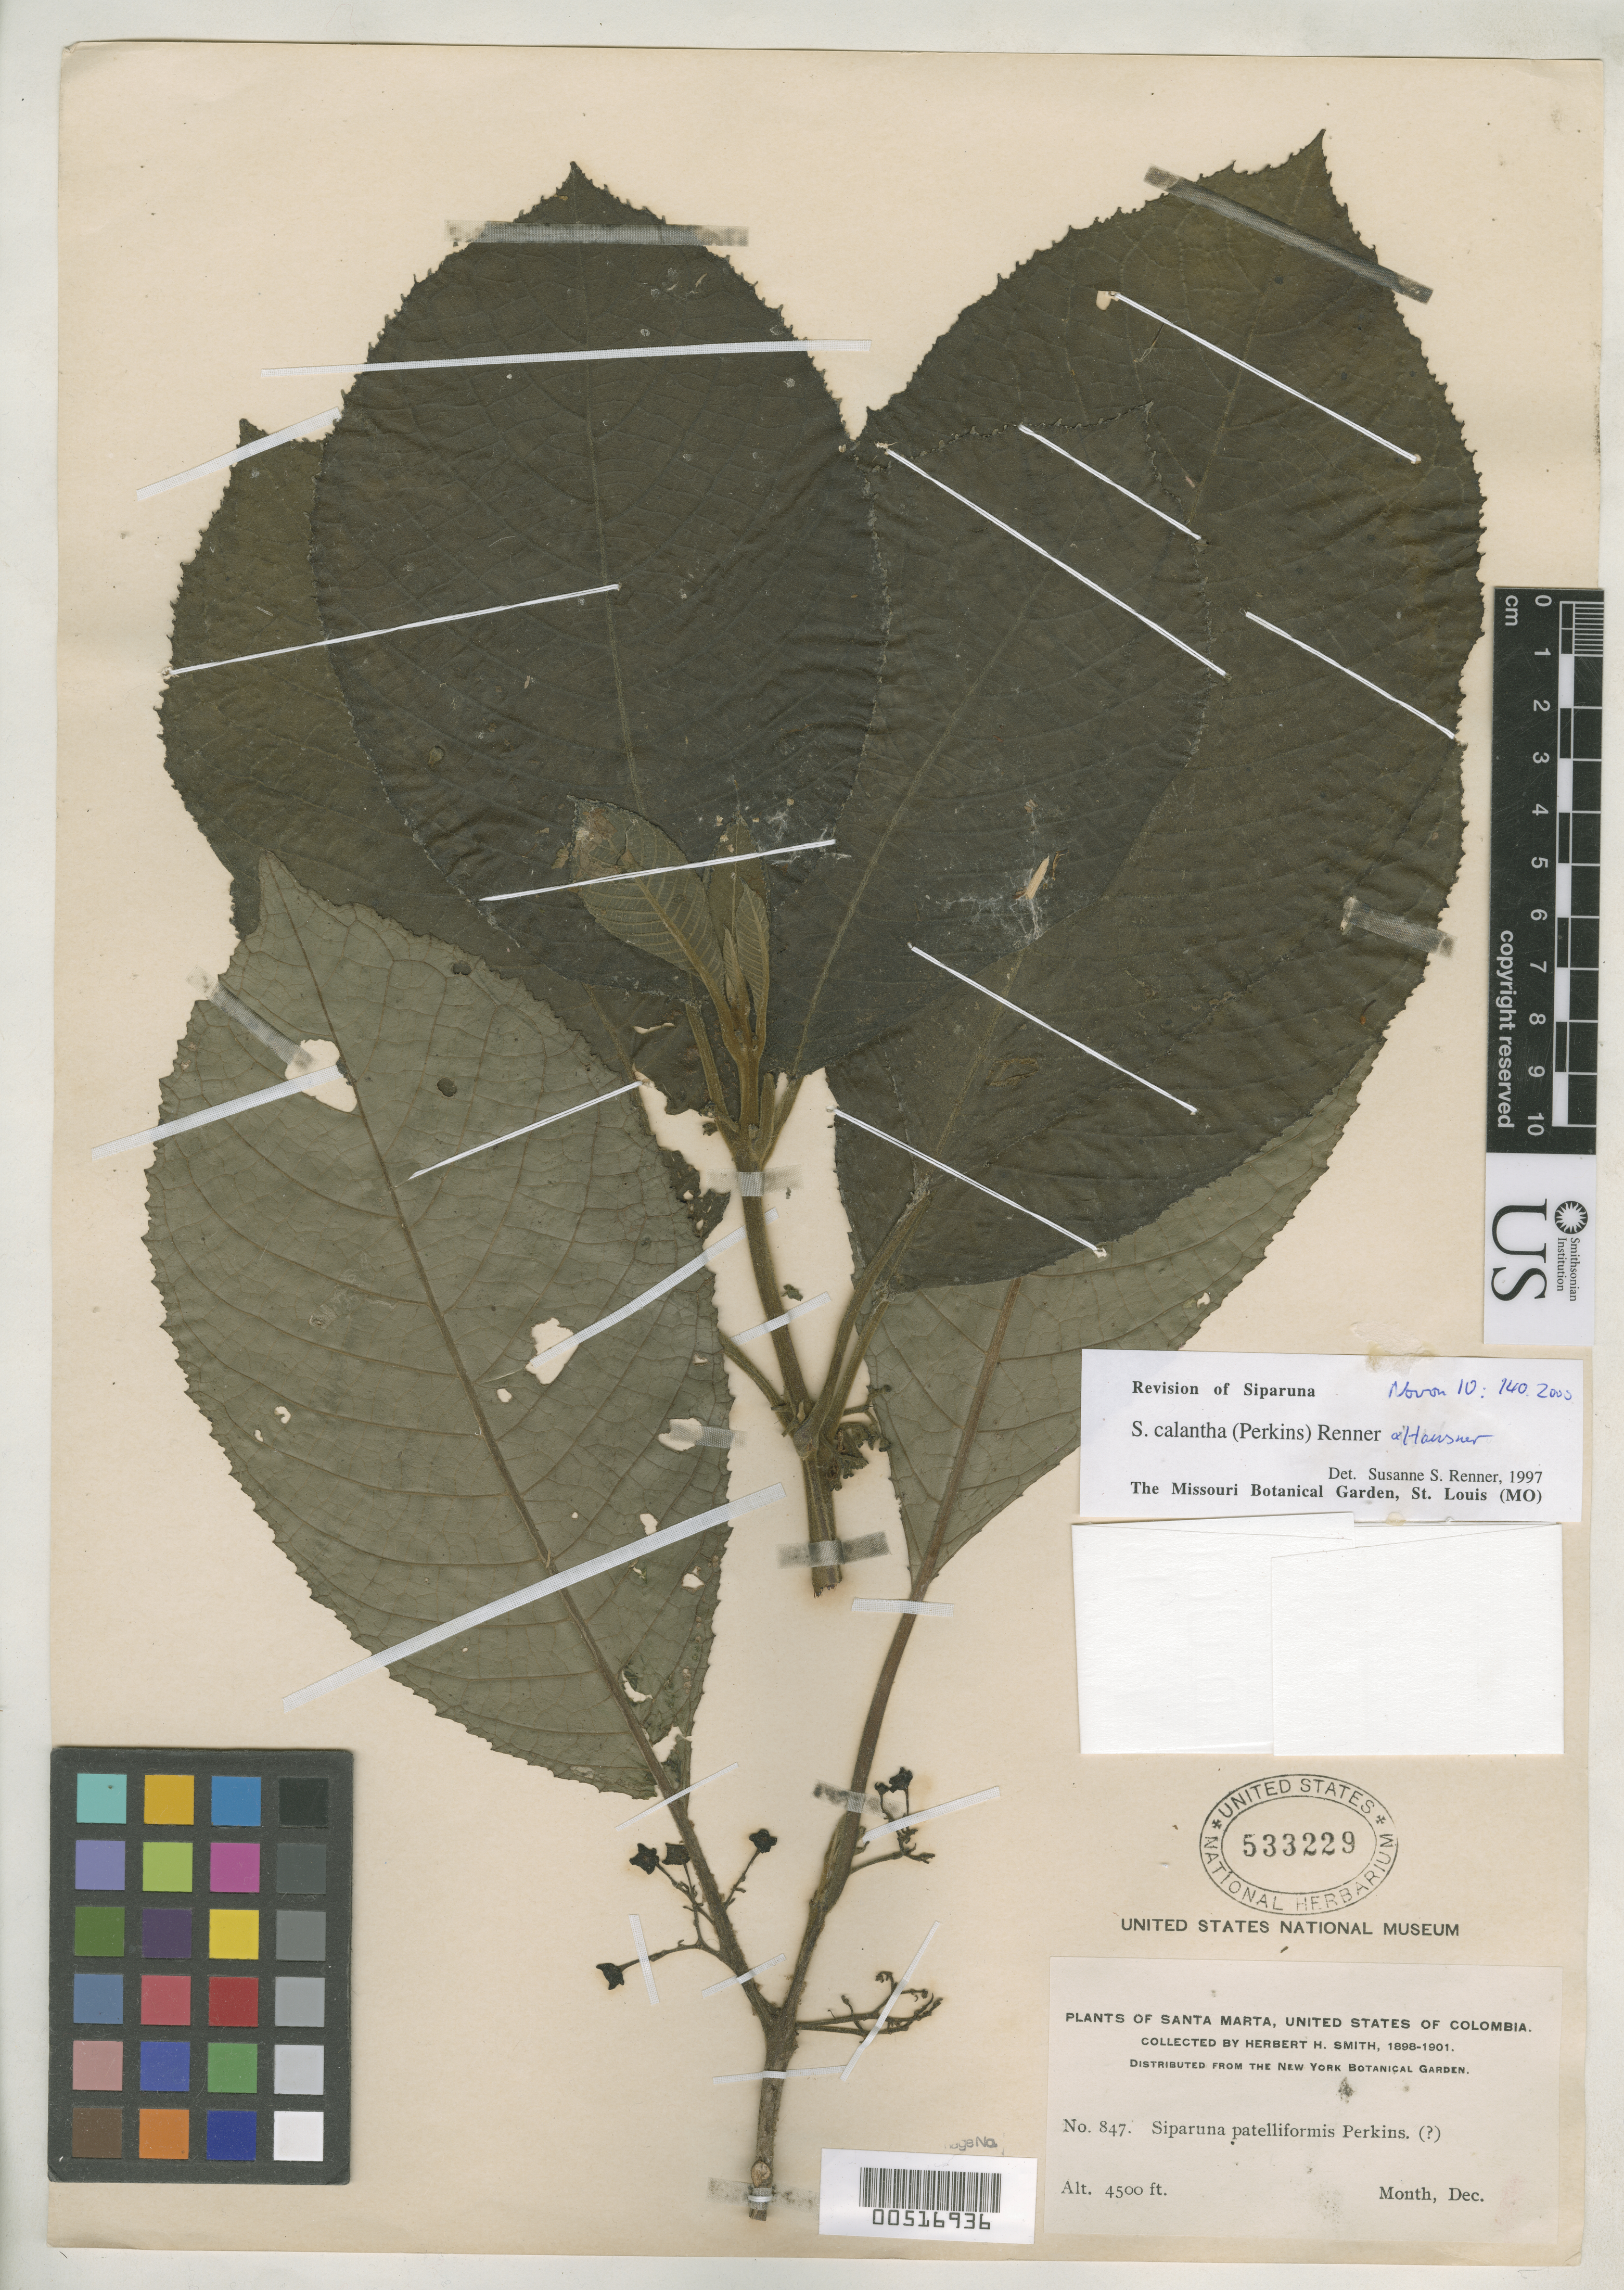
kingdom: Plantae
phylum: Tracheophyta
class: Magnoliopsida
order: Laurales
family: Siparunaceae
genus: Siparuna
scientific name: Siparuna riparia var. calantha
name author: Perkins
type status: Isotype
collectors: Herbert H. Smith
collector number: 847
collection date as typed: Dec 1898 to -- Dec 1901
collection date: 1898-12/1901-12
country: Colombia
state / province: Magdalena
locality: Santa Marta.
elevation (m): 1372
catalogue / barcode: US 533229